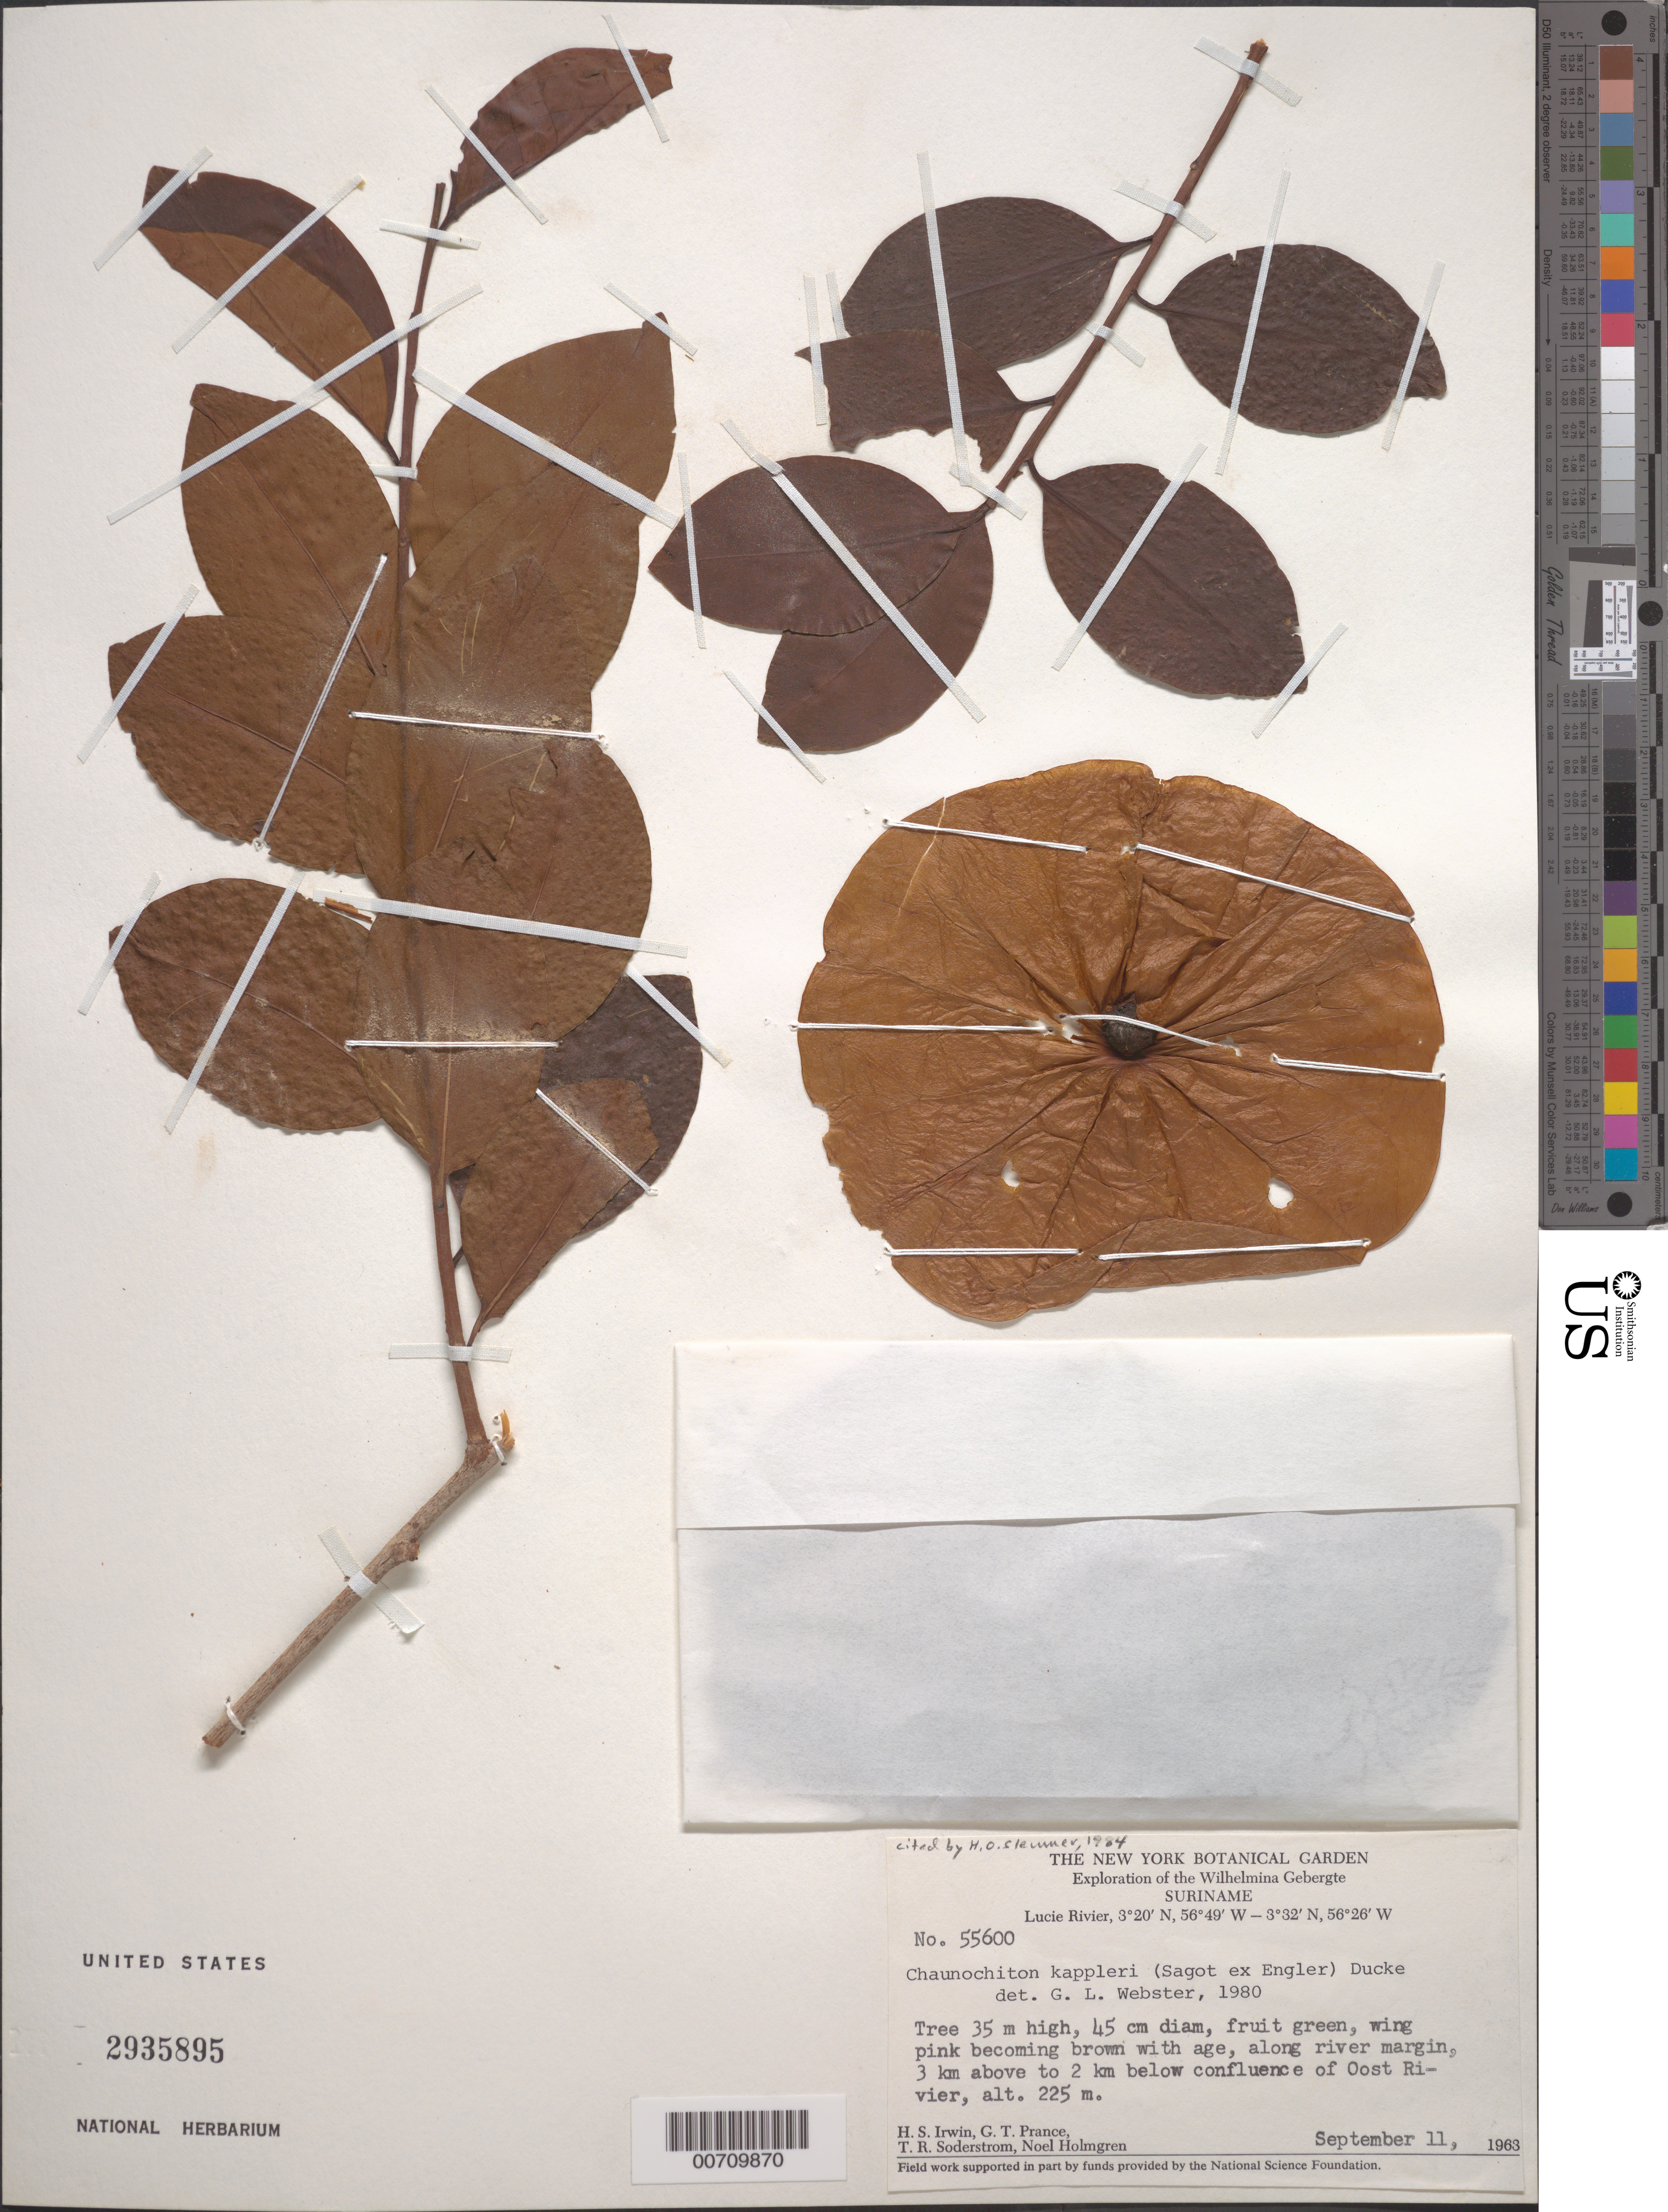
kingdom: Plantae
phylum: Tracheophyta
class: Magnoliopsida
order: Santalales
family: Aptandraceae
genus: Chaunochiton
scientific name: Chaunochiton kappleri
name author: (Sagot ex Engl.) Ducke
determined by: Webster, Grady L.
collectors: H. Irwin, G. T. Prance, T. R. Soderstrom & N. H. Holmgren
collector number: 55600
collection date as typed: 11-Sep-63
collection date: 1963-09-11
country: Suriname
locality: Lucie R., 3 km above to 2 km below confl. with Oost R., Wilhelmina Gebergte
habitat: Along river margin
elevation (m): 225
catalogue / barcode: US 2935895